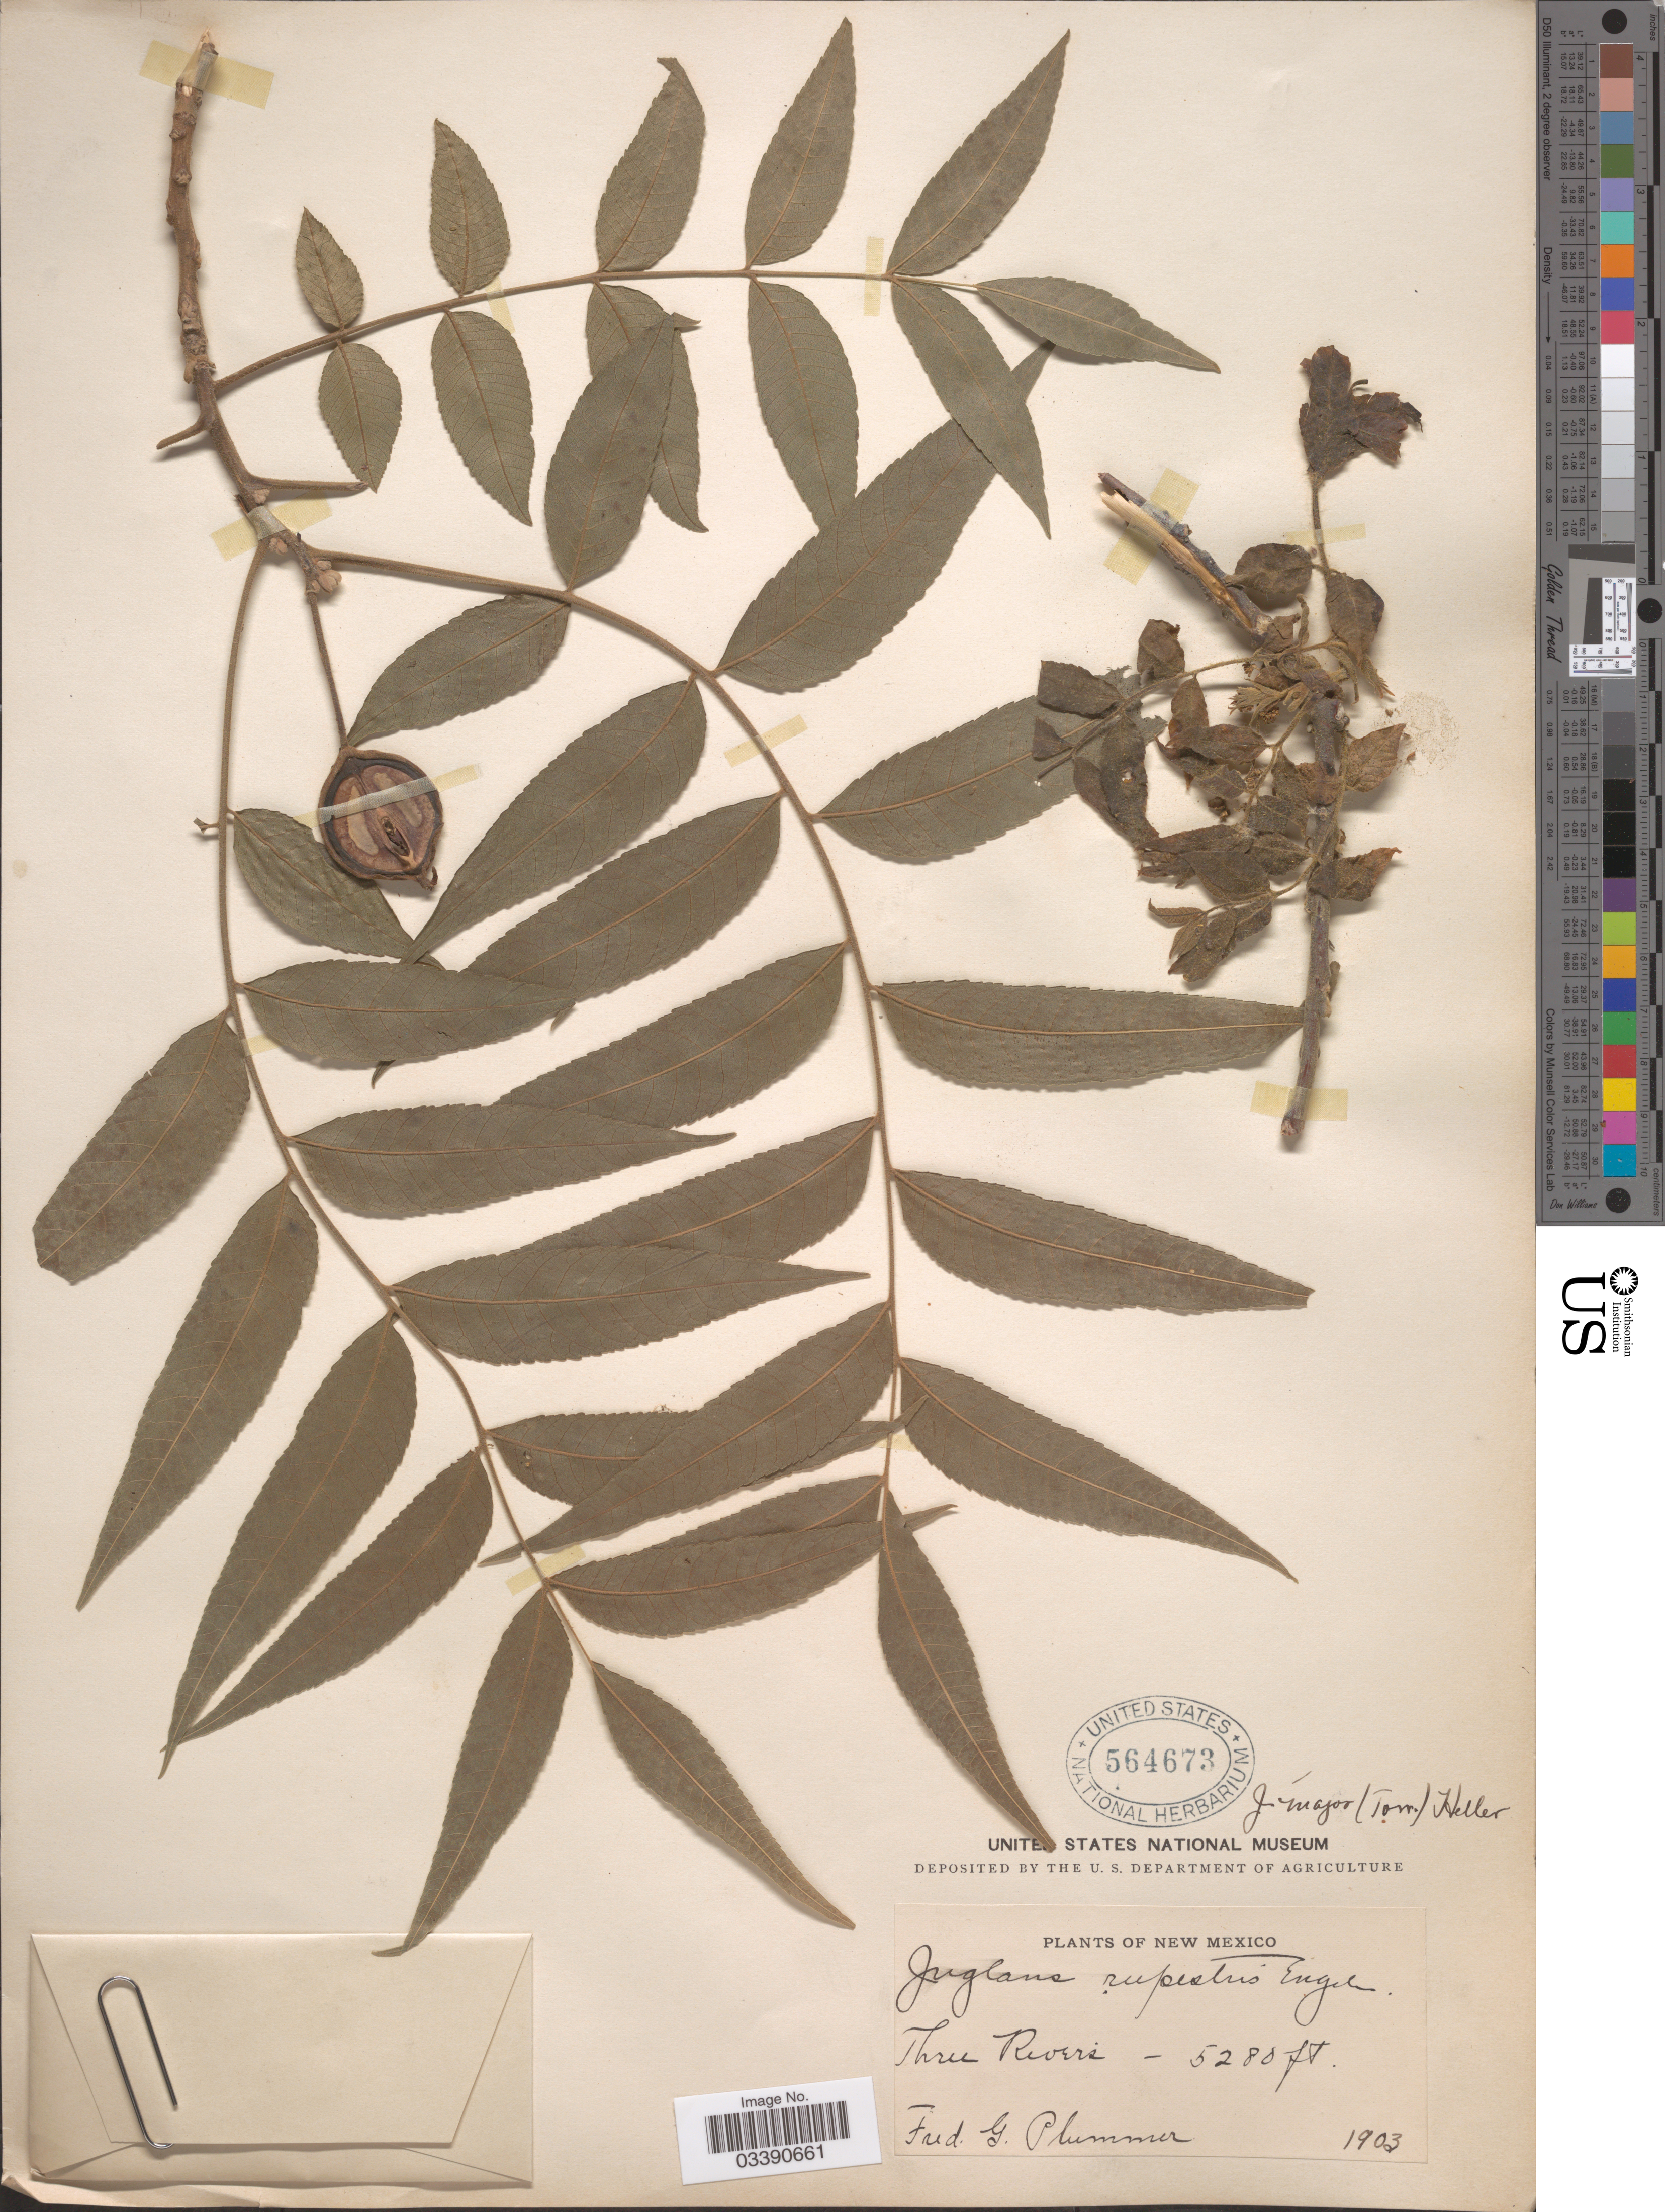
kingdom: Plantae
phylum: Tracheophyta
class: Magnoliopsida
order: Fagales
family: Juglandaceae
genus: Juglans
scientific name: Juglans major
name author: (Torr.) A. Heller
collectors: F. Plummer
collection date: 1903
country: United States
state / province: New Mexico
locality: Three Rivers.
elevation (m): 1609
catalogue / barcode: US 564673